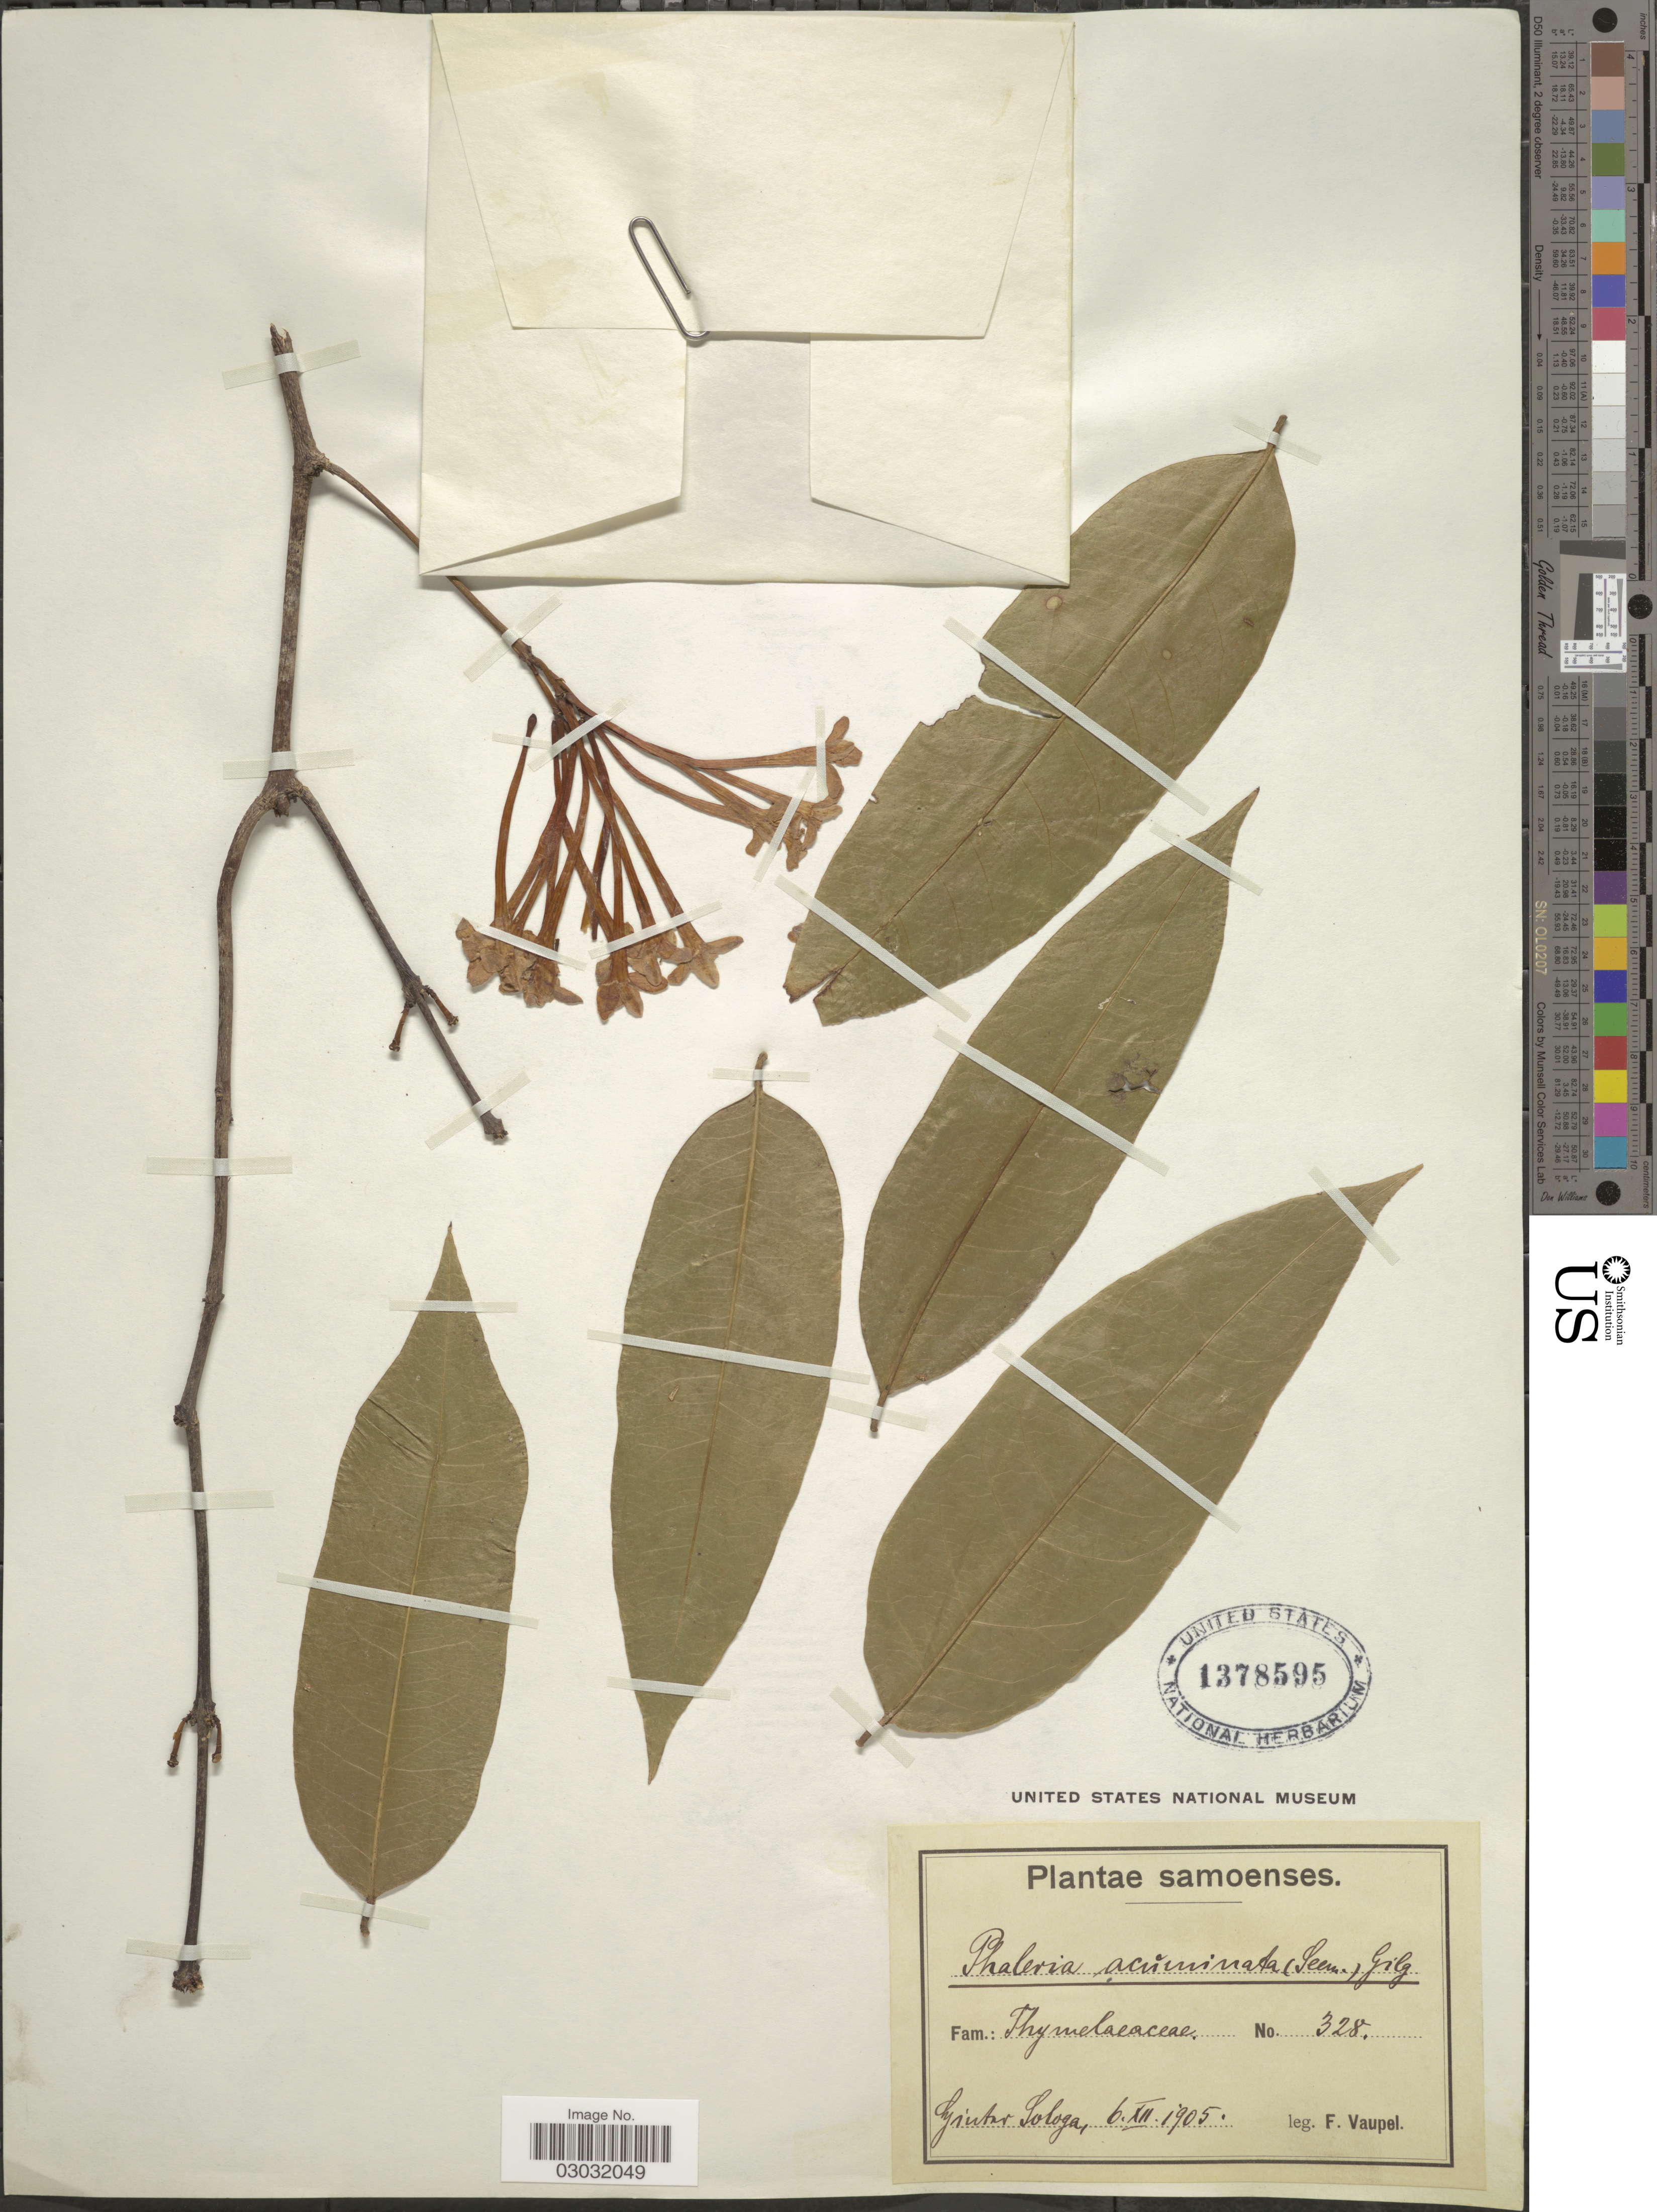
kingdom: Plantae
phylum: Tracheophyta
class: Magnoliopsida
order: Malvales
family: Thymelaeaceae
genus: Phaleria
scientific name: Phaleria acuminata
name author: (A. Gray) Gilg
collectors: F. Vaupel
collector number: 328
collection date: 1905-12-06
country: Samoa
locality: Samoenses, Ginter Sologa.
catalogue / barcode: US 1378595